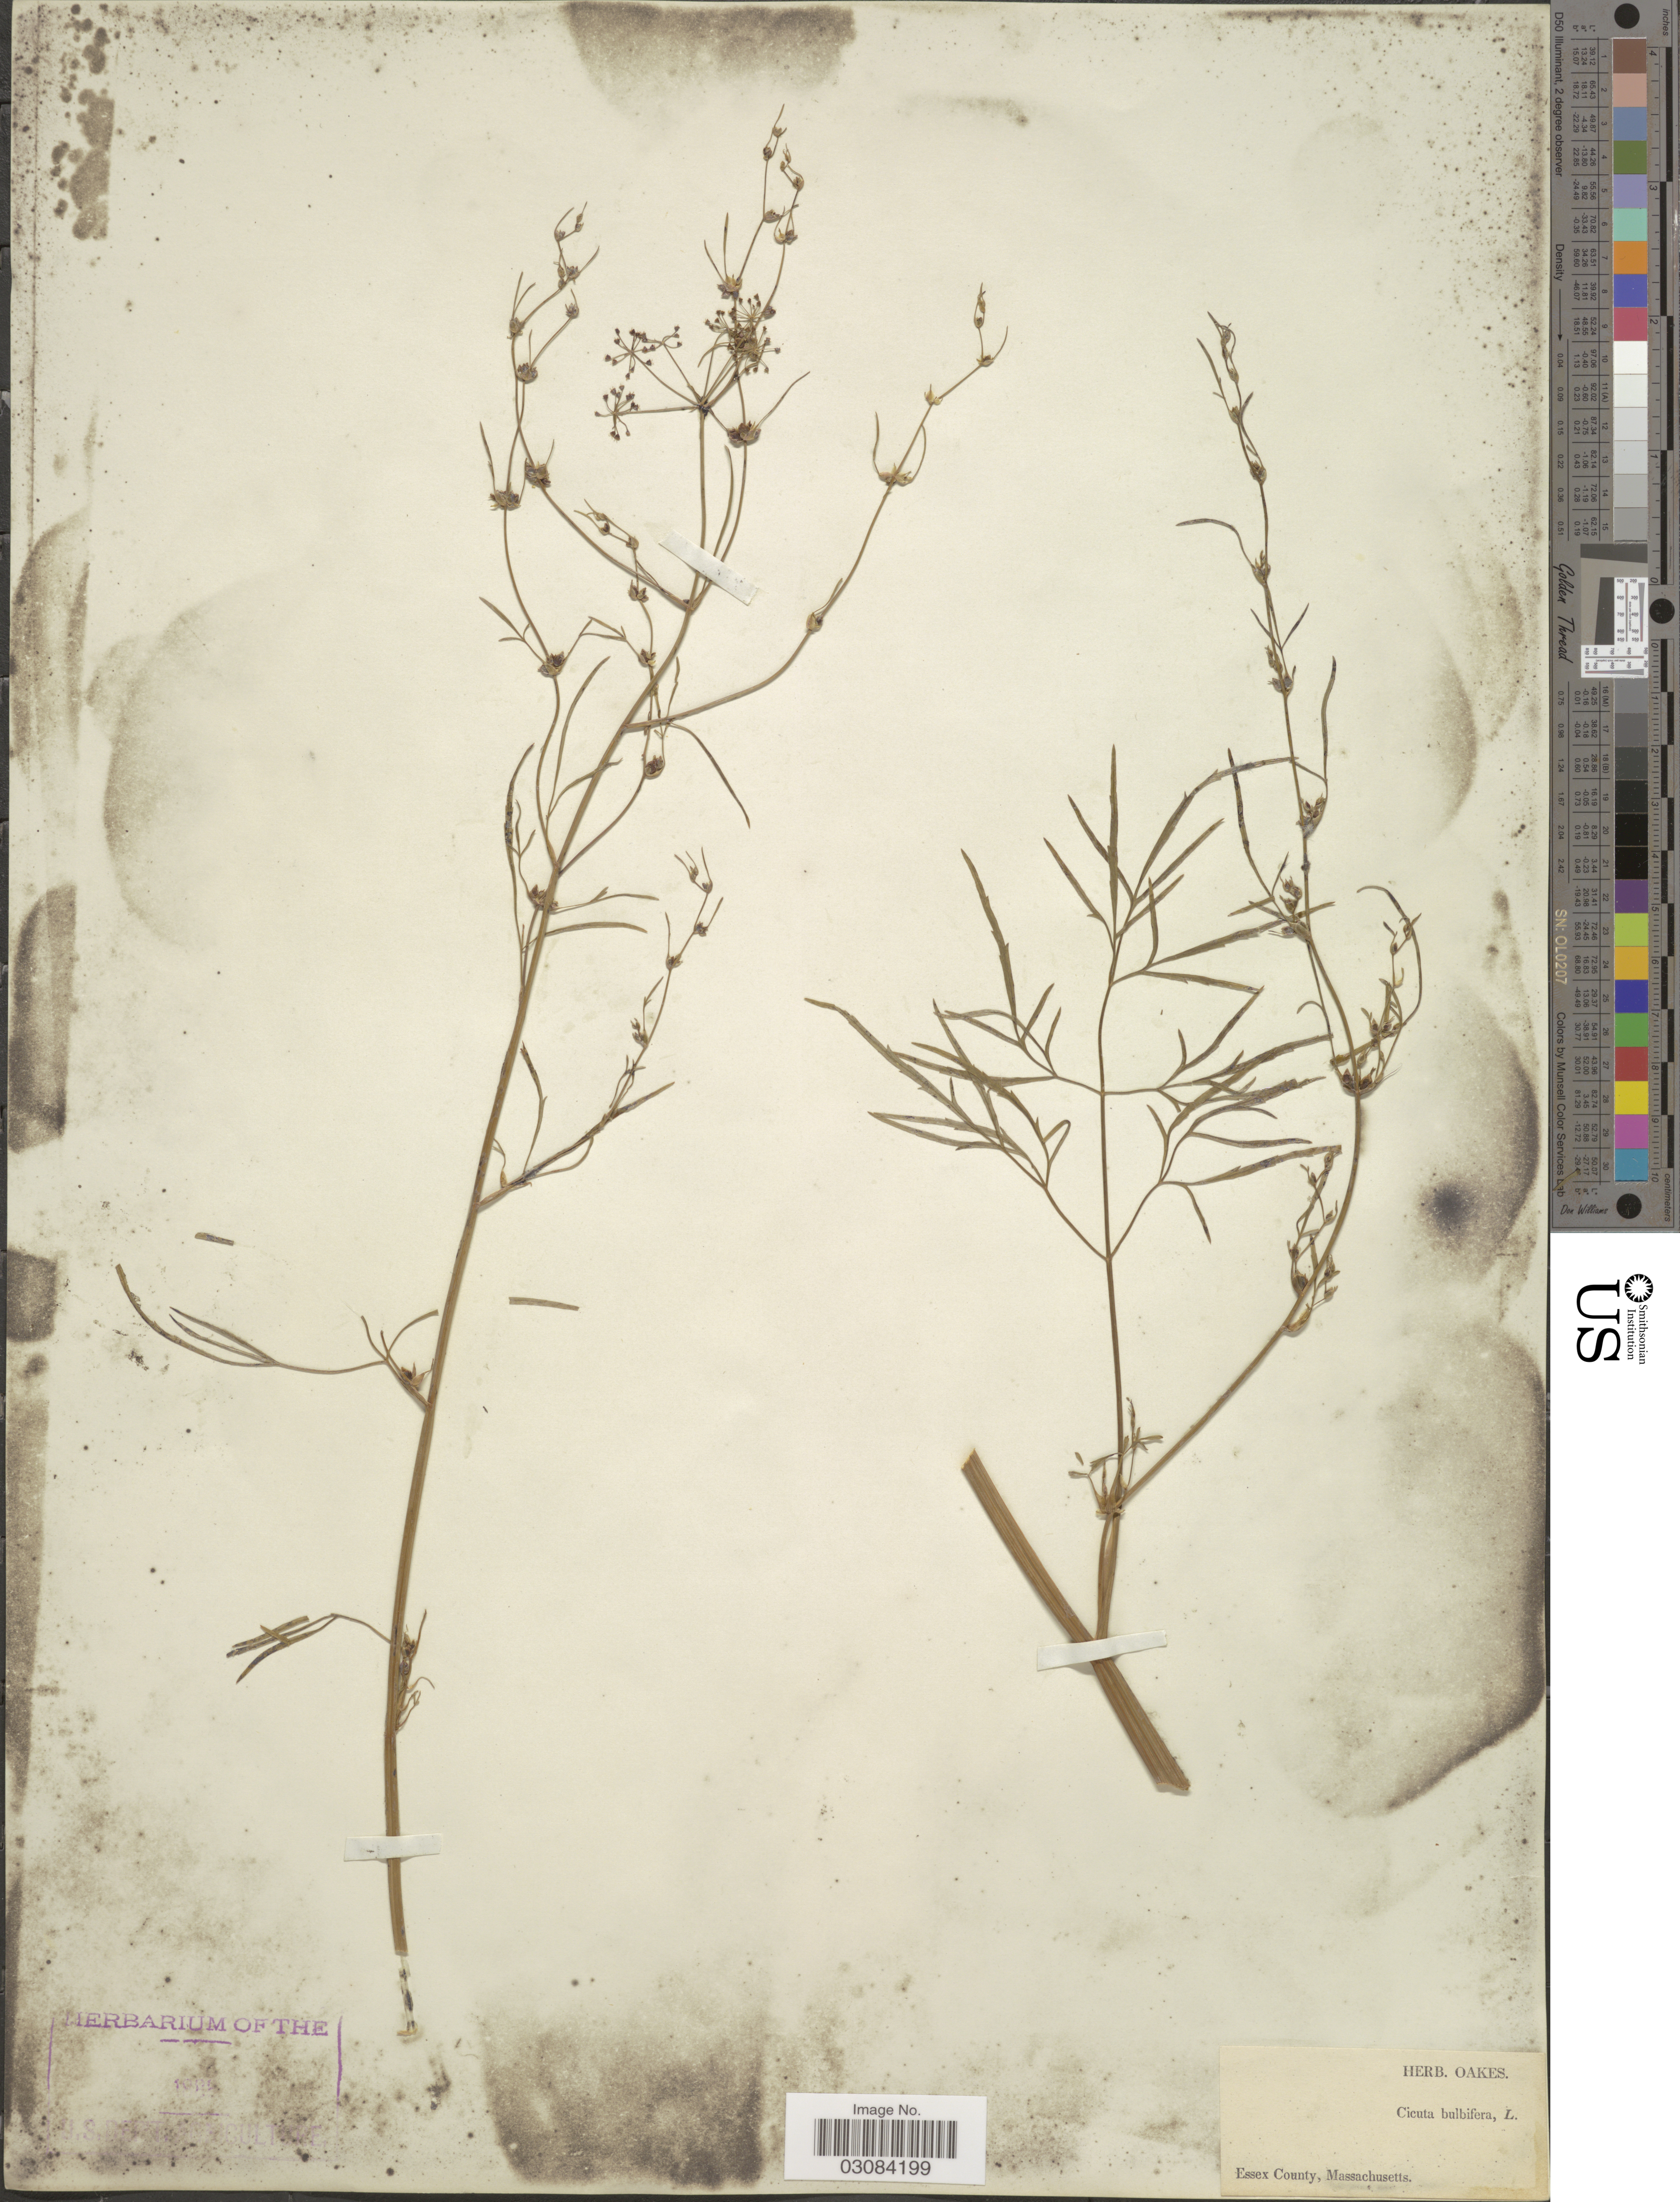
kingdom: Plantae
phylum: Tracheophyta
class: Magnoliopsida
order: Apiales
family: Apiaceae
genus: Cicuta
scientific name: Cicuta bulbifera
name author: L.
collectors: ex herb. Oakes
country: United States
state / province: Massachusetts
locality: Essex County.